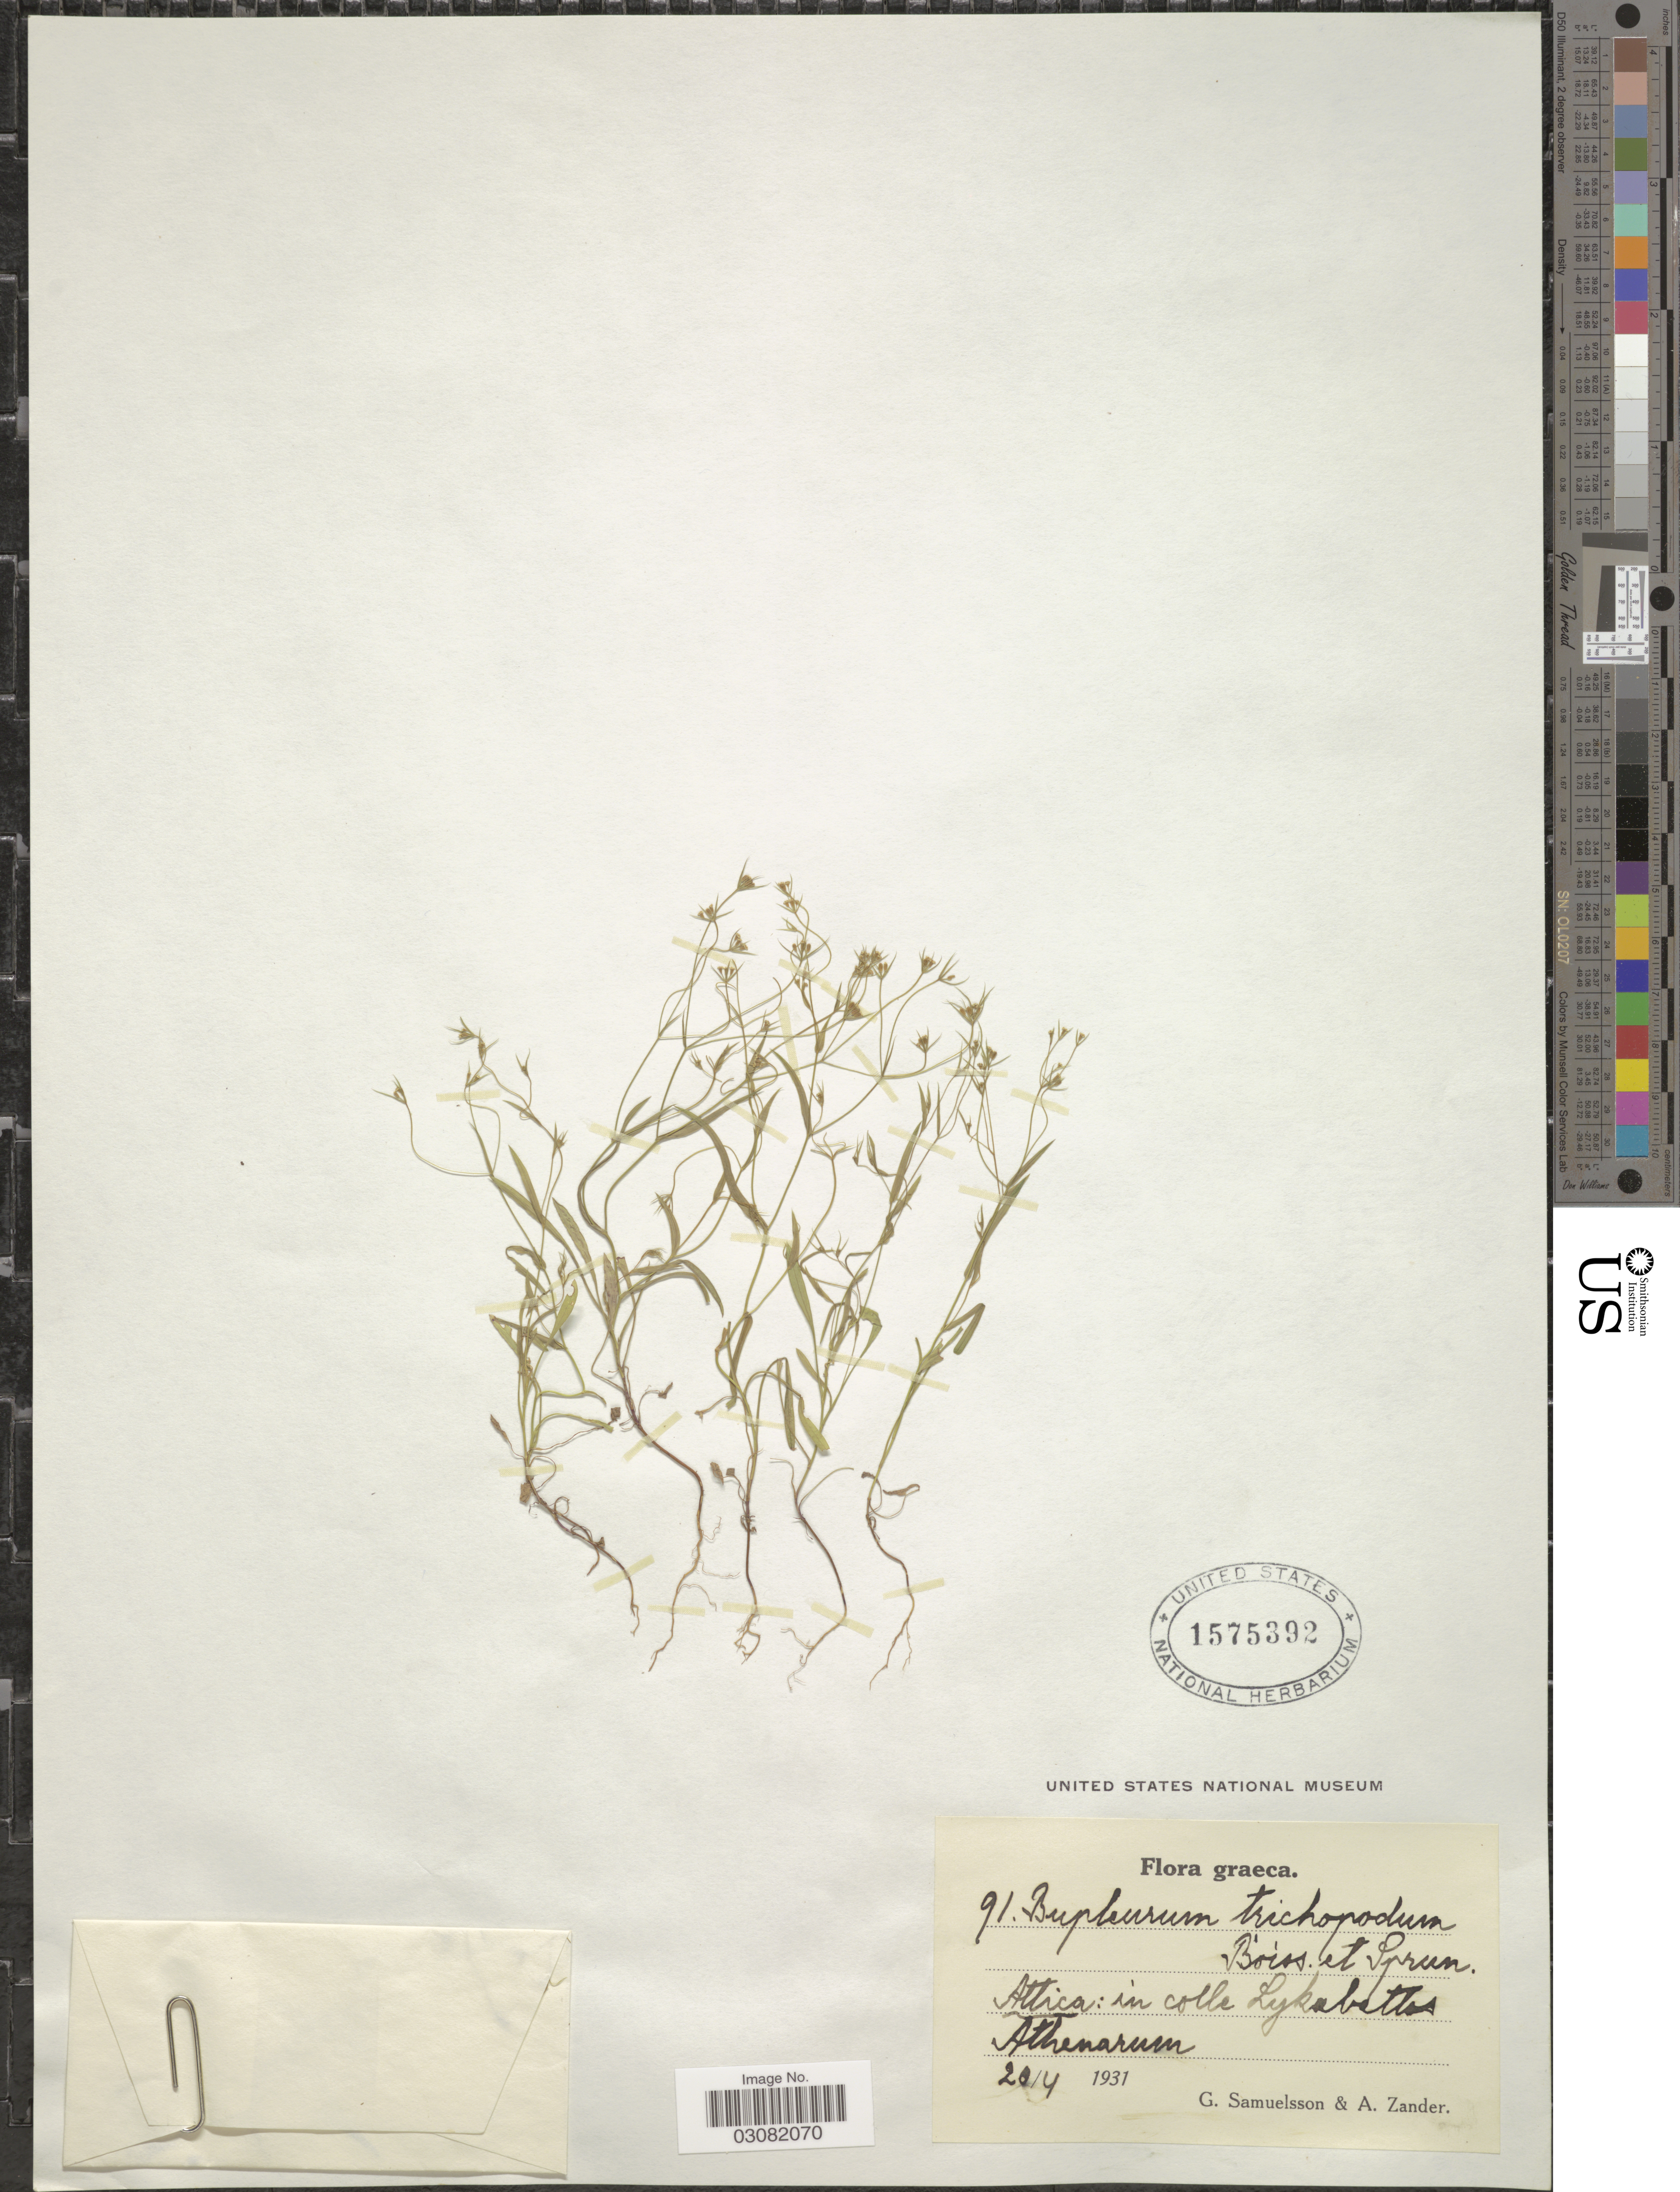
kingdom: Plantae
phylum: Tracheophyta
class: Magnoliopsida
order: Apiales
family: Apiaceae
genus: Bupleurum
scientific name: Bupleurum trichopodum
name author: Boiss. & Spruner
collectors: G. Samuelsson & A. Zander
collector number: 91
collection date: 1931-04-20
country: Greece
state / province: Attica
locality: Graeca. Attica: in colle Lykabettas Athenarum.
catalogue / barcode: US 1575392